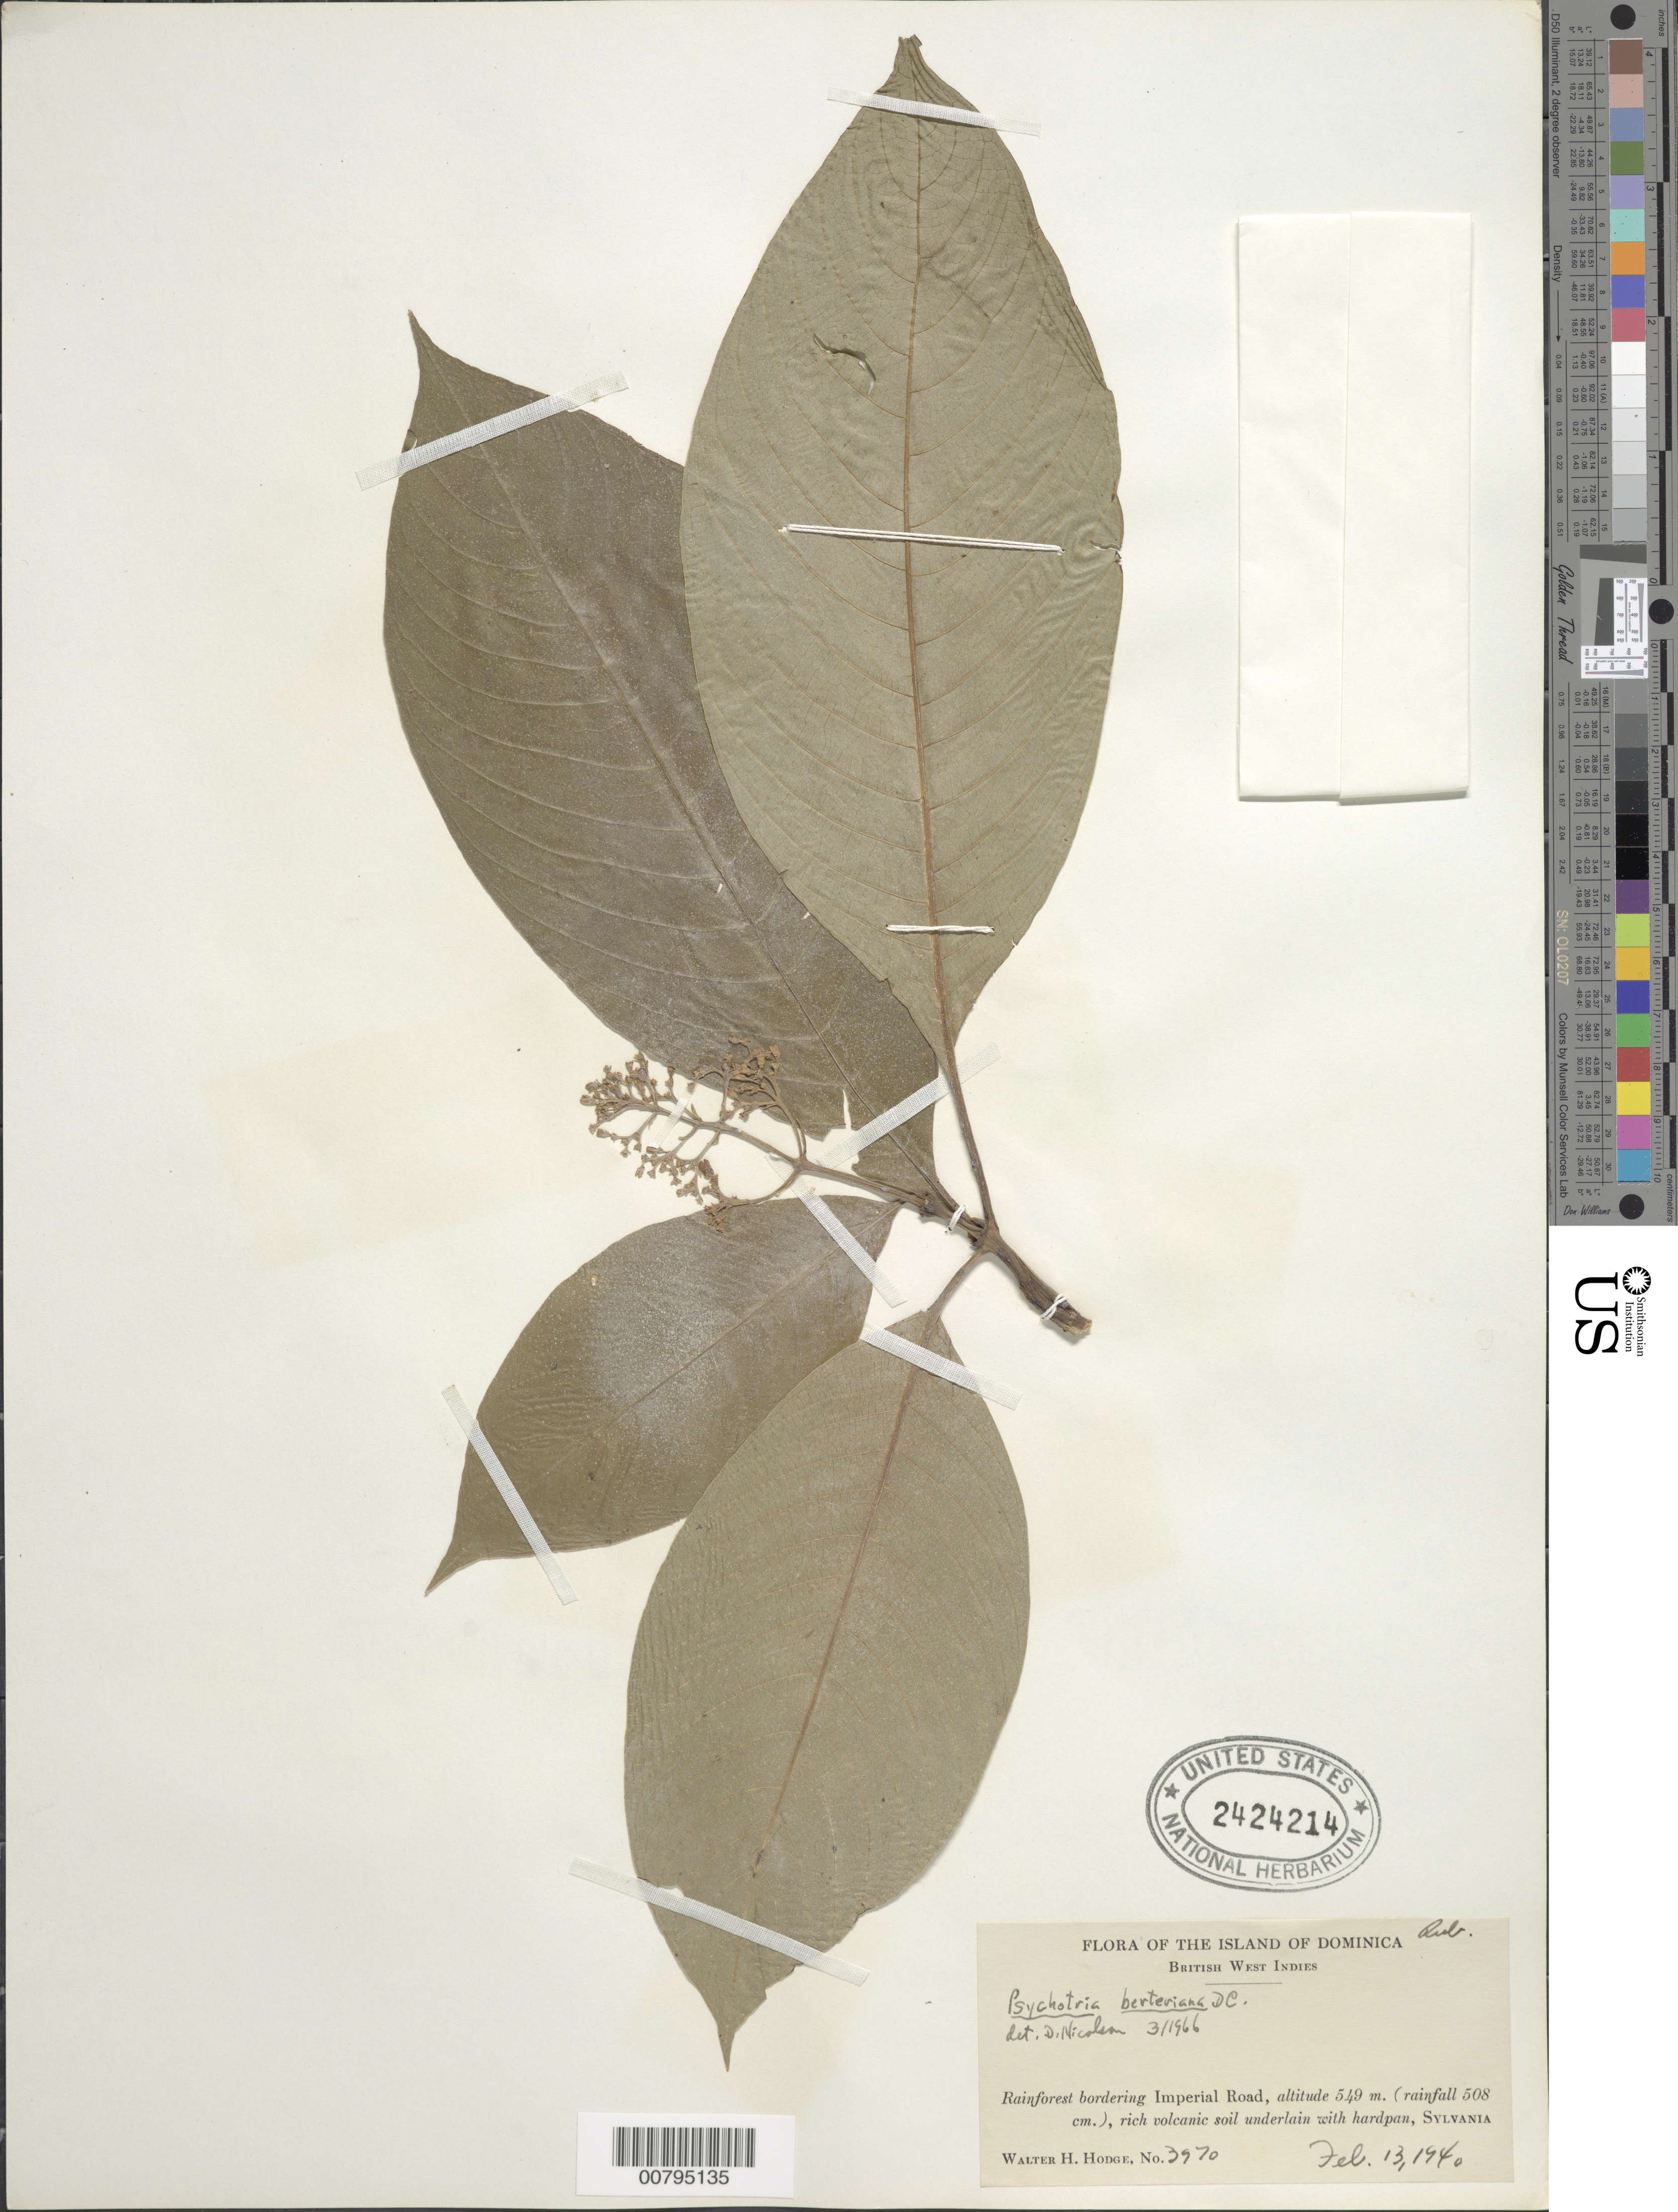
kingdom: Plantae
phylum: Tracheophyta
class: Magnoliopsida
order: Gentianales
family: Rubiaceae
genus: Psychotria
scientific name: Psychotria berteroana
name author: DC.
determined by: Nicolson, Dan H.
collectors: W. Hodge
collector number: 3970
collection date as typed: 13 Feb 1940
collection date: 1940-02-13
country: Dominica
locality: Forest bordering Imperial Road, Sylvania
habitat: Rainforest bordering road (rainfall 508 cm), rich volcanic soil underlain with hardpan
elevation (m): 549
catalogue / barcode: US 2424214